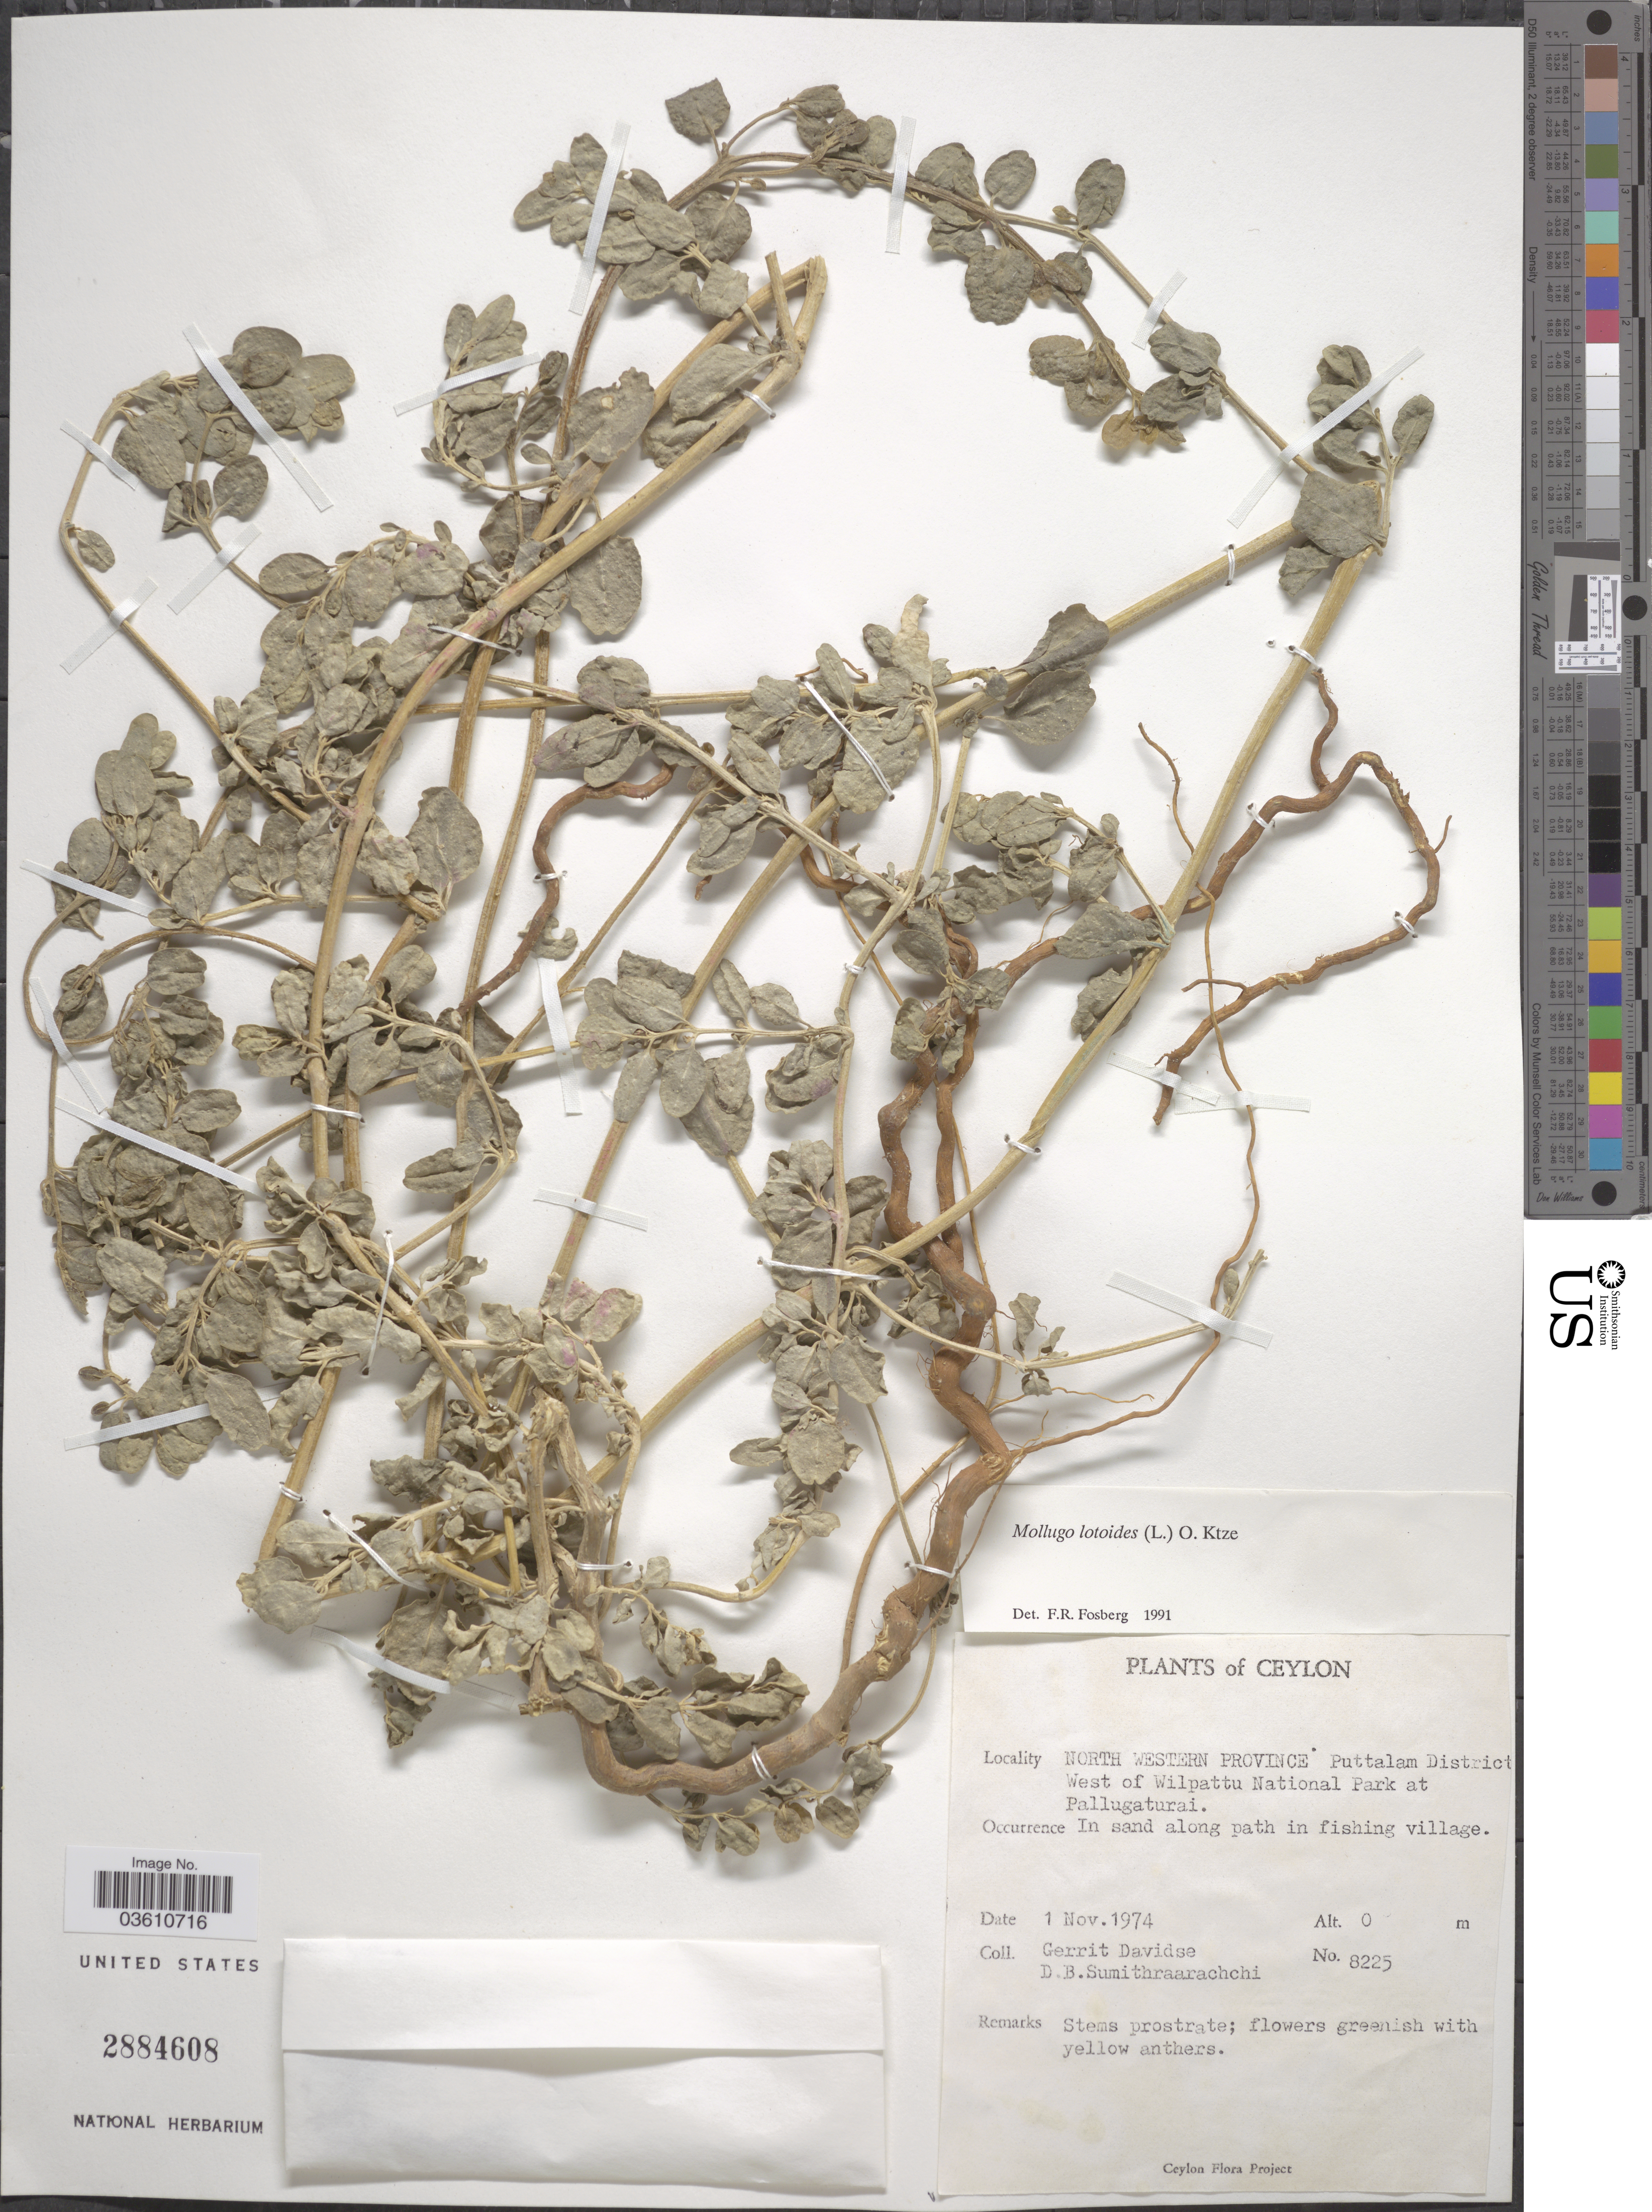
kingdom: Plantae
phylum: Tracheophyta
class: Magnoliopsida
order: Caryophyllales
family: Amaranthaceae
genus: Atriplex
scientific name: Atriplex repens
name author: Roth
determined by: Strong, Mark T., (BOT), Smithsonian Institution - National Museum of Natural History (UNITED STATES)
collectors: G. Davidse & D. B. Sumithraarachchi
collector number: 8225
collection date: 1974-11-01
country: Sri Lanka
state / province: North Western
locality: Ceylon. Puttalam District West of Wilpattu National Park at Pallugaturai.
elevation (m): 0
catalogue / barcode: US 2884608